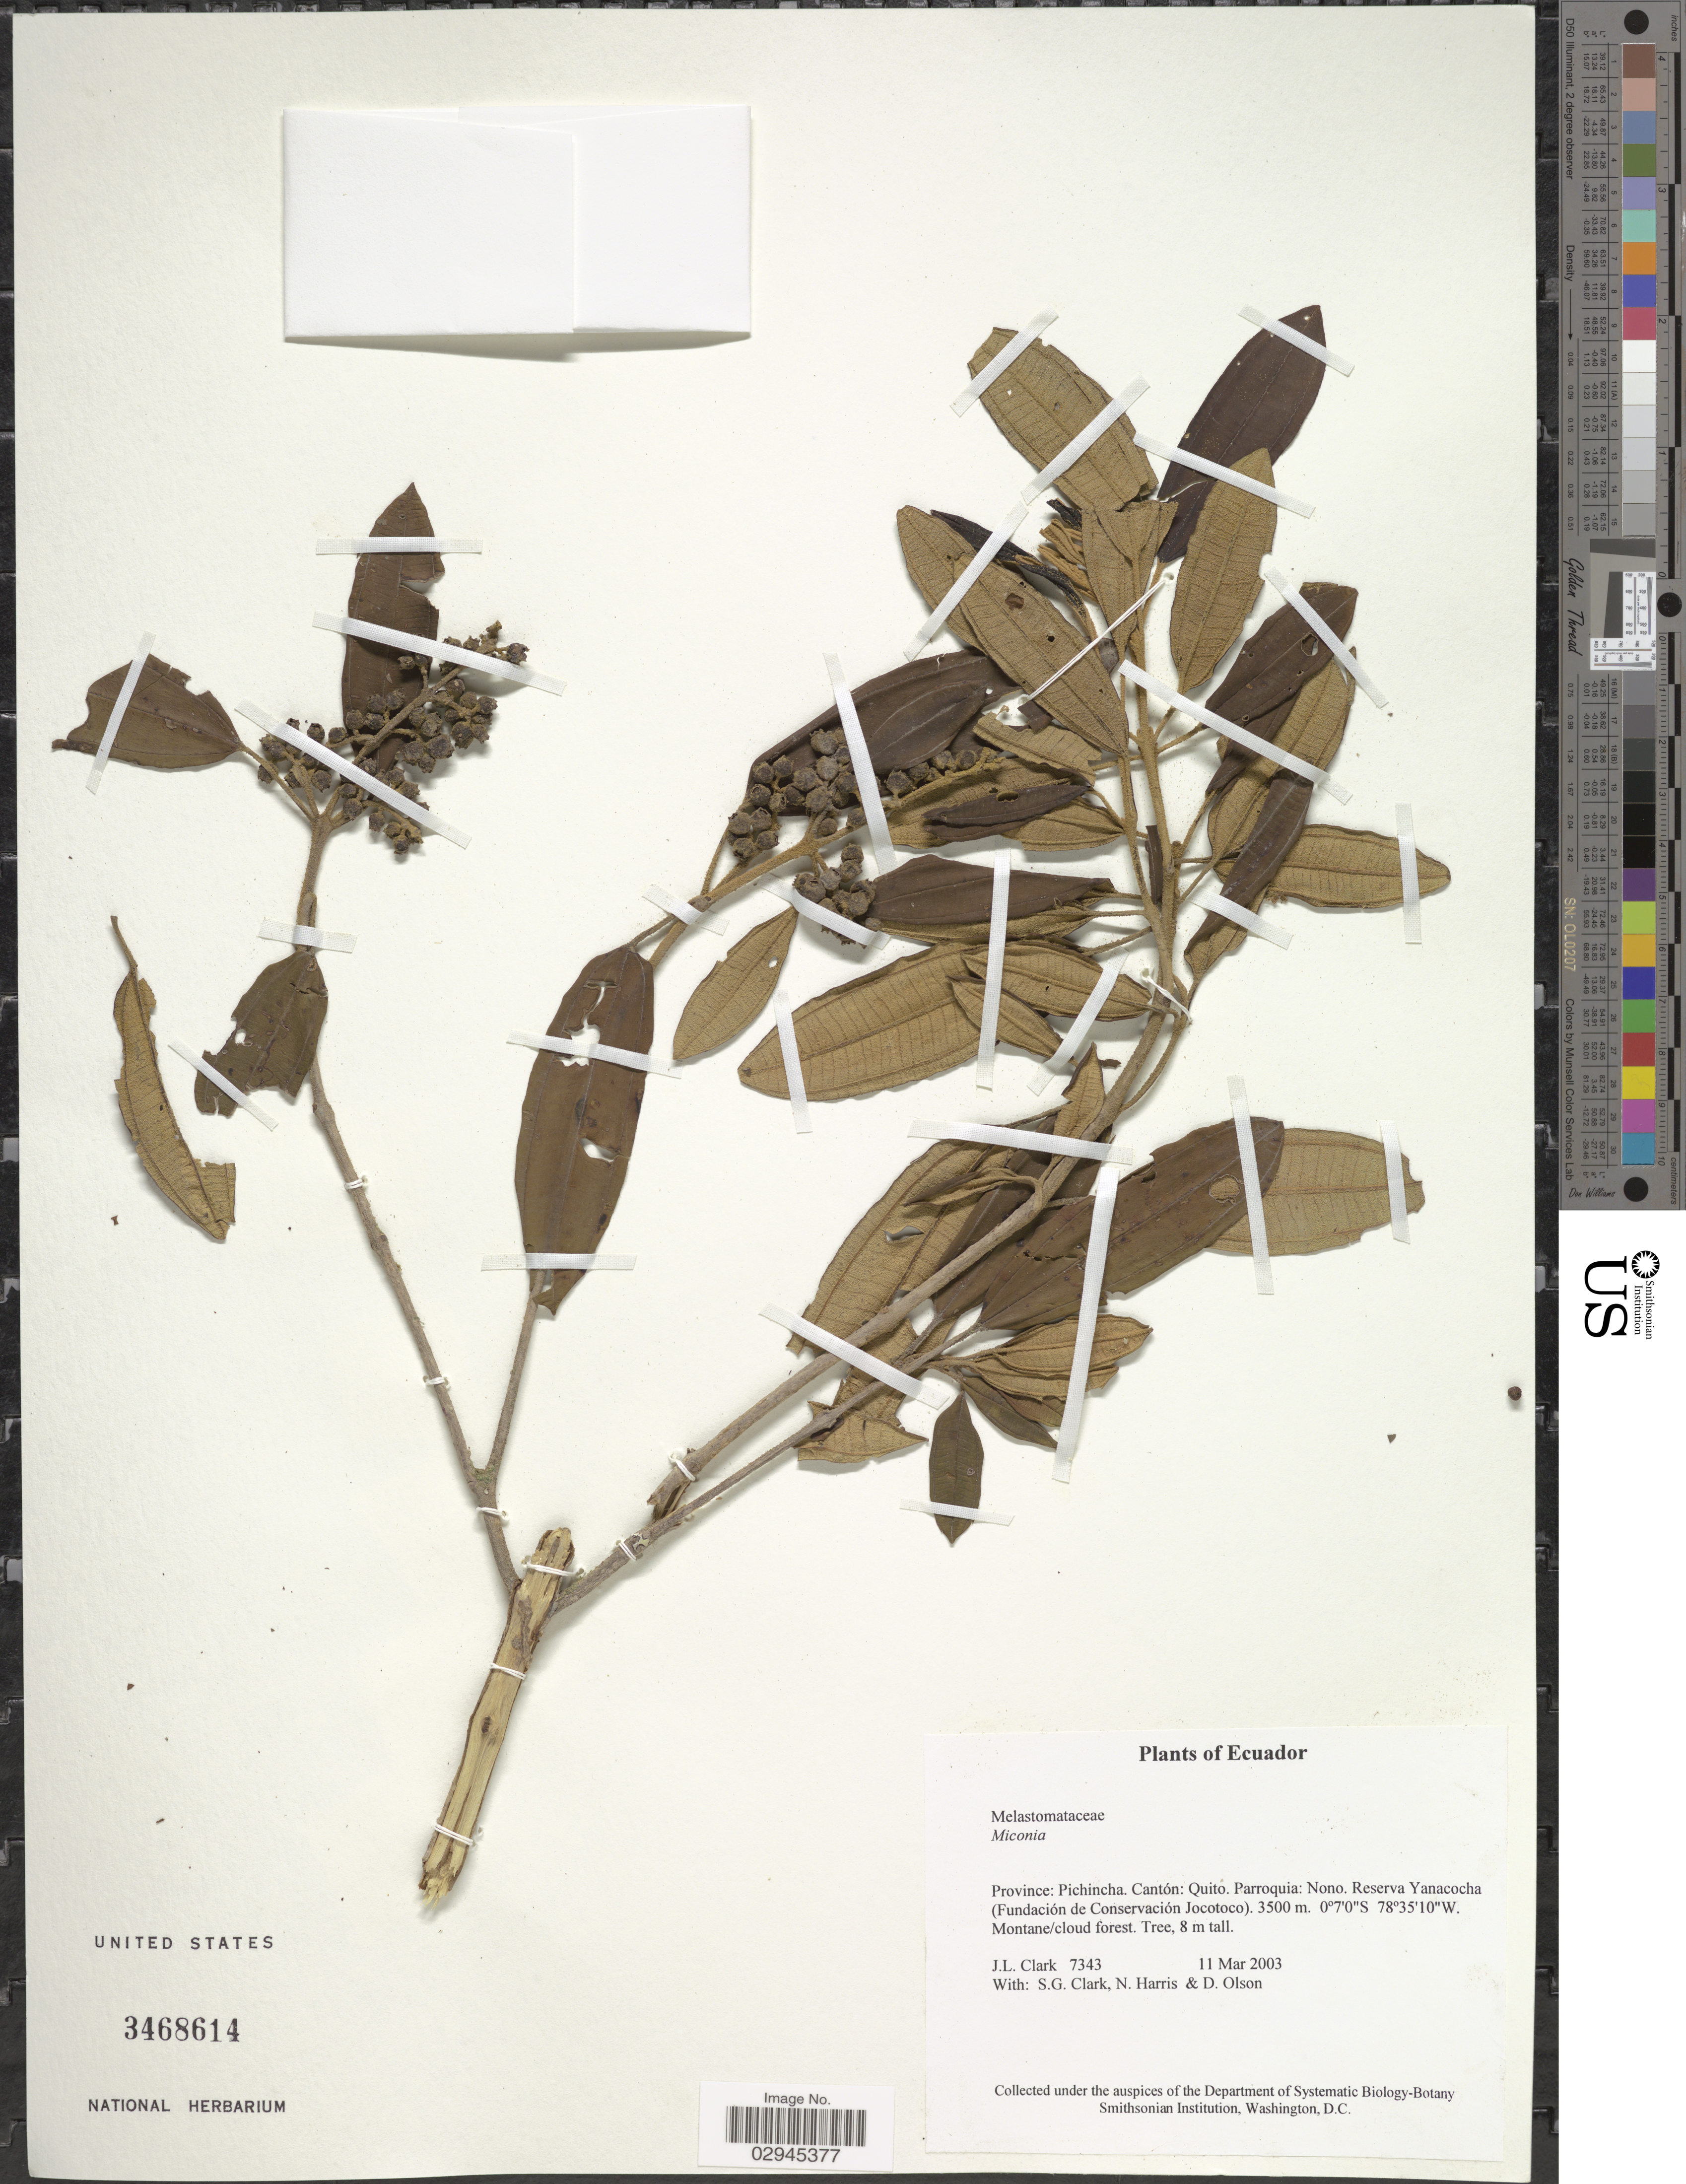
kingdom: Plantae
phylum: Tracheophyta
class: Magnoliopsida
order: Myrtales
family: Melastomataceae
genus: Miconia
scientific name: Miconia sp.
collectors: J. L. Clark, S. G. Clark, N. Harris & D. Olson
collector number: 7343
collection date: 2003-03-11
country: Ecuador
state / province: Pichincha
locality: Cantón: Parroquia: Nono. Reserva Yanacocha (Fundación de Conservación Jocotoco).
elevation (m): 3500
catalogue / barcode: US 3468614